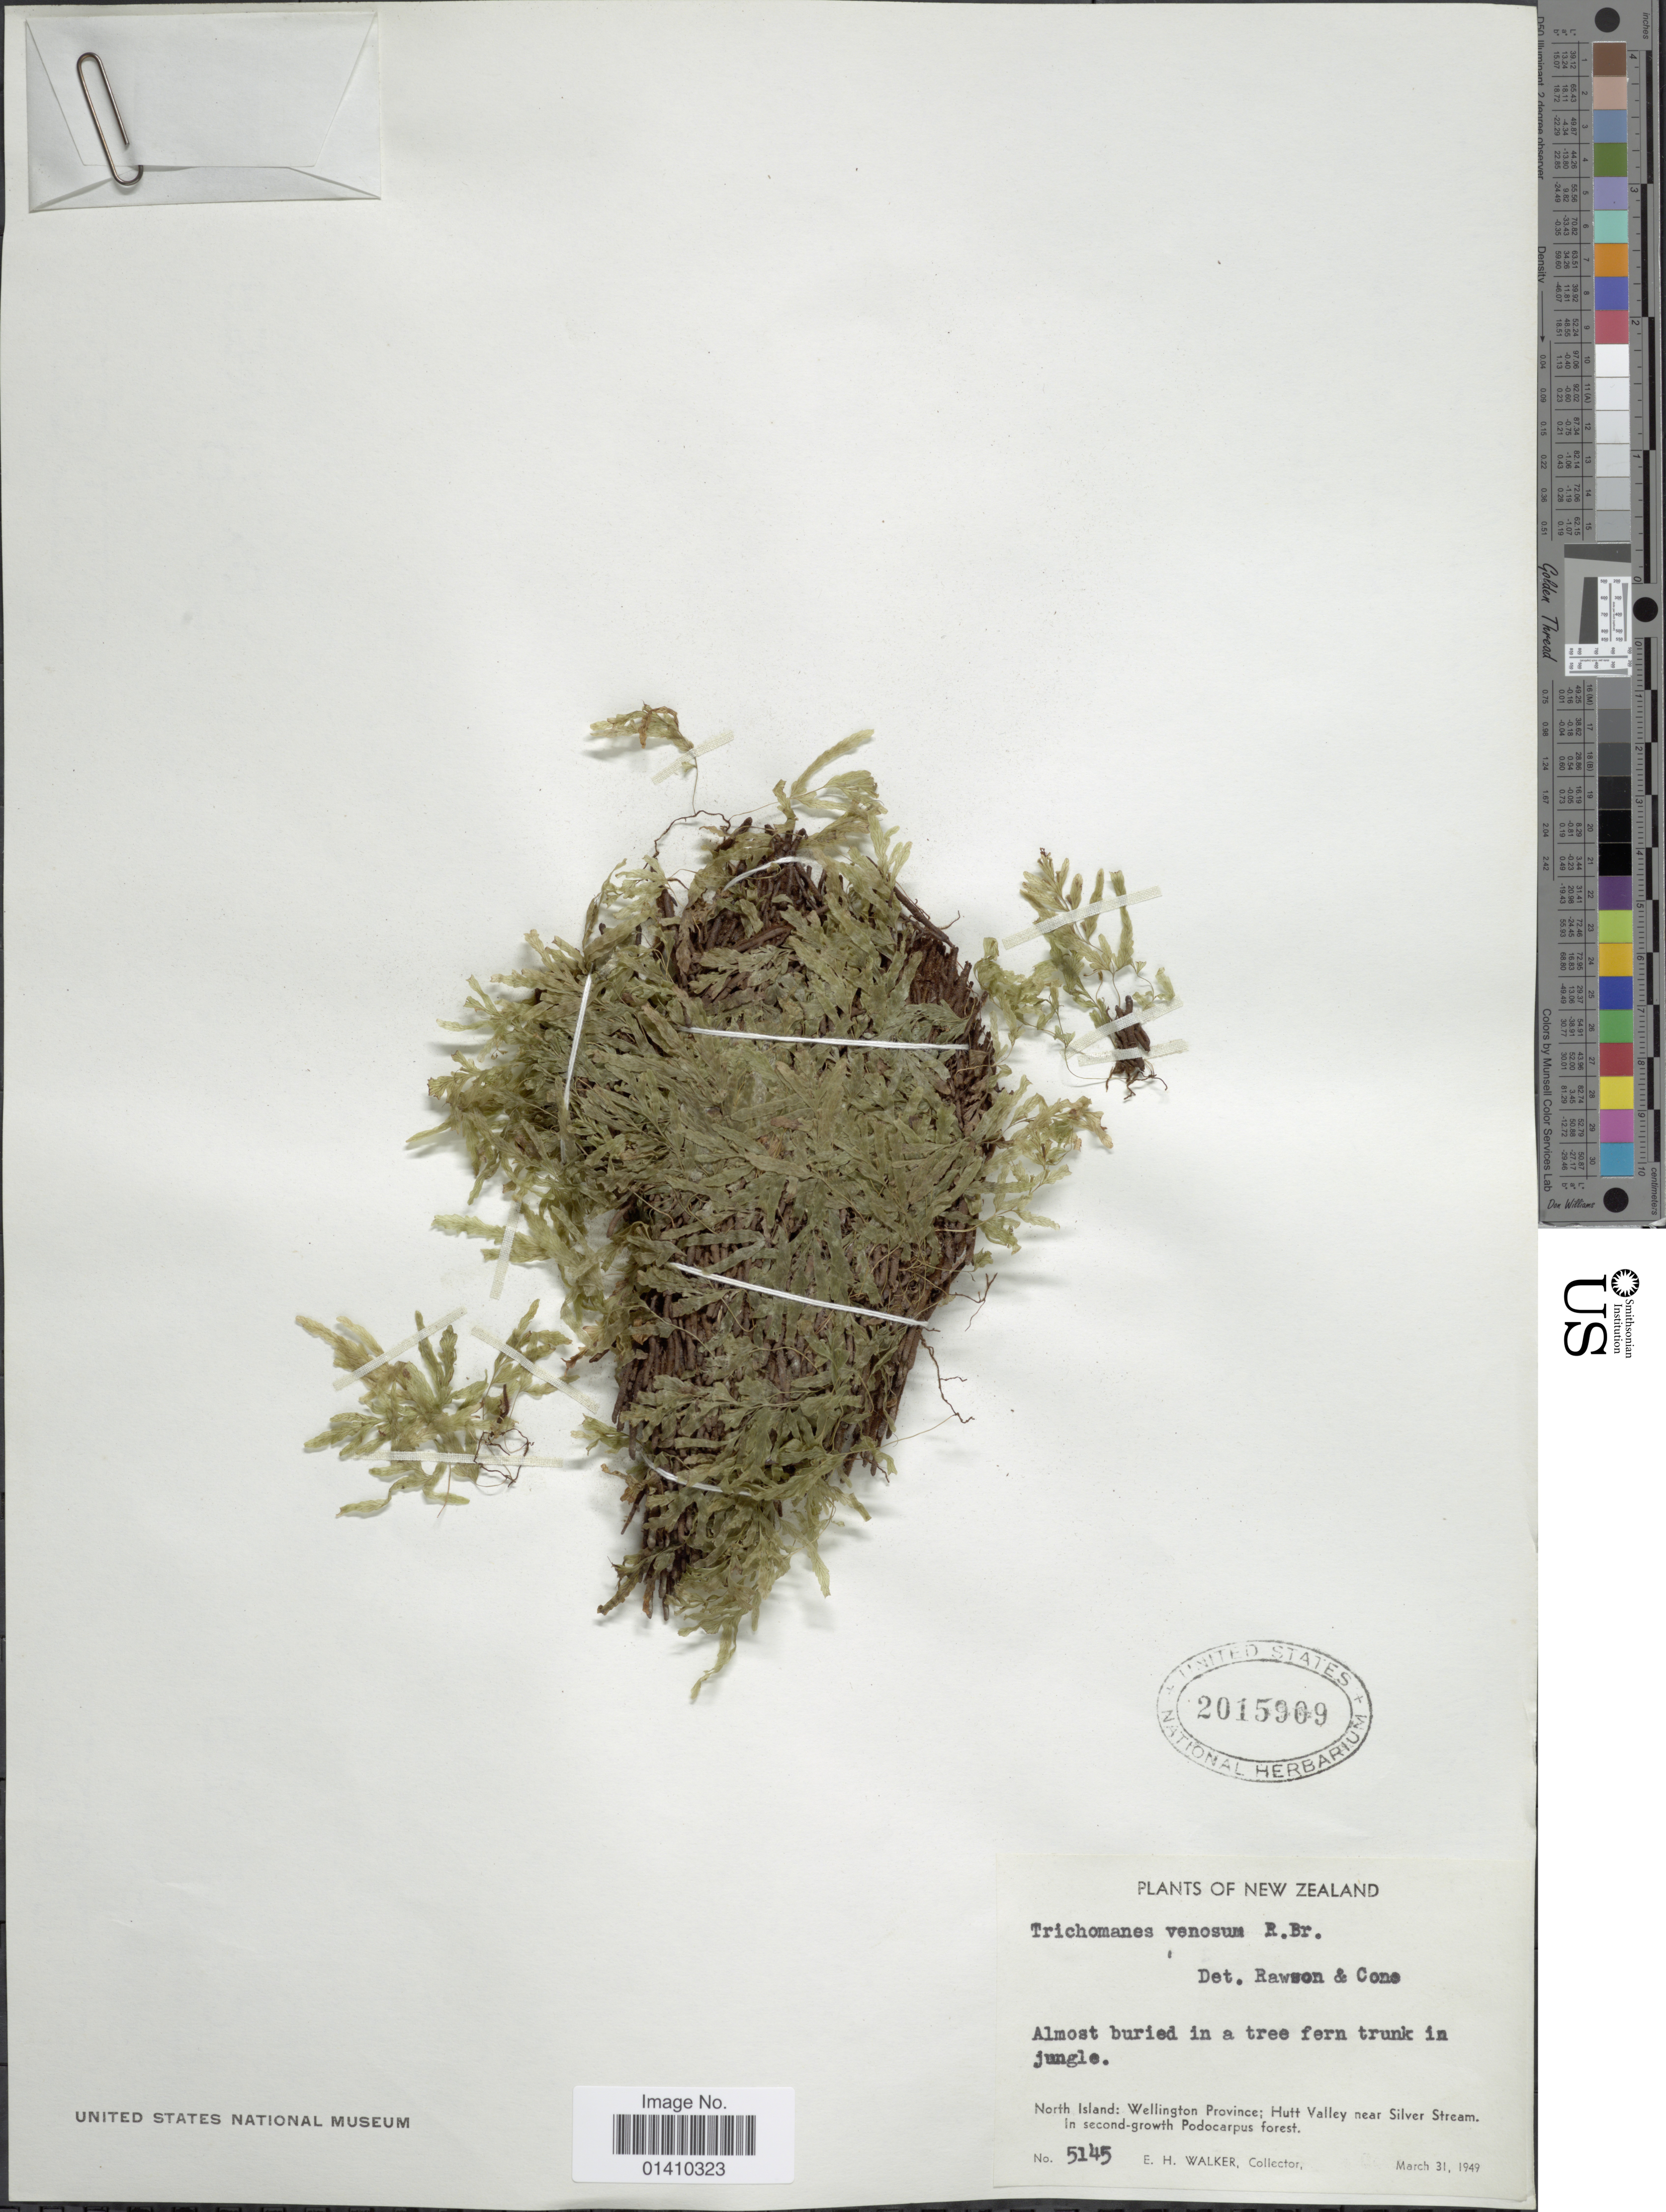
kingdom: Plantae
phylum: Tracheophyta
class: Polypodiopsida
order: Hymenophyllales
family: Hymenophyllaceae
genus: Polyphlebium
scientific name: Polyphlebium venosum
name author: (R. Br.) Copel.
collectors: E. H. Walker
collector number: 5145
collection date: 1949-03-31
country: New Zealand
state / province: Wellington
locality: North Island: Hutt Valley near Silver Stream. In second-growth Podocarpus forest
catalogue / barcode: US 2015909